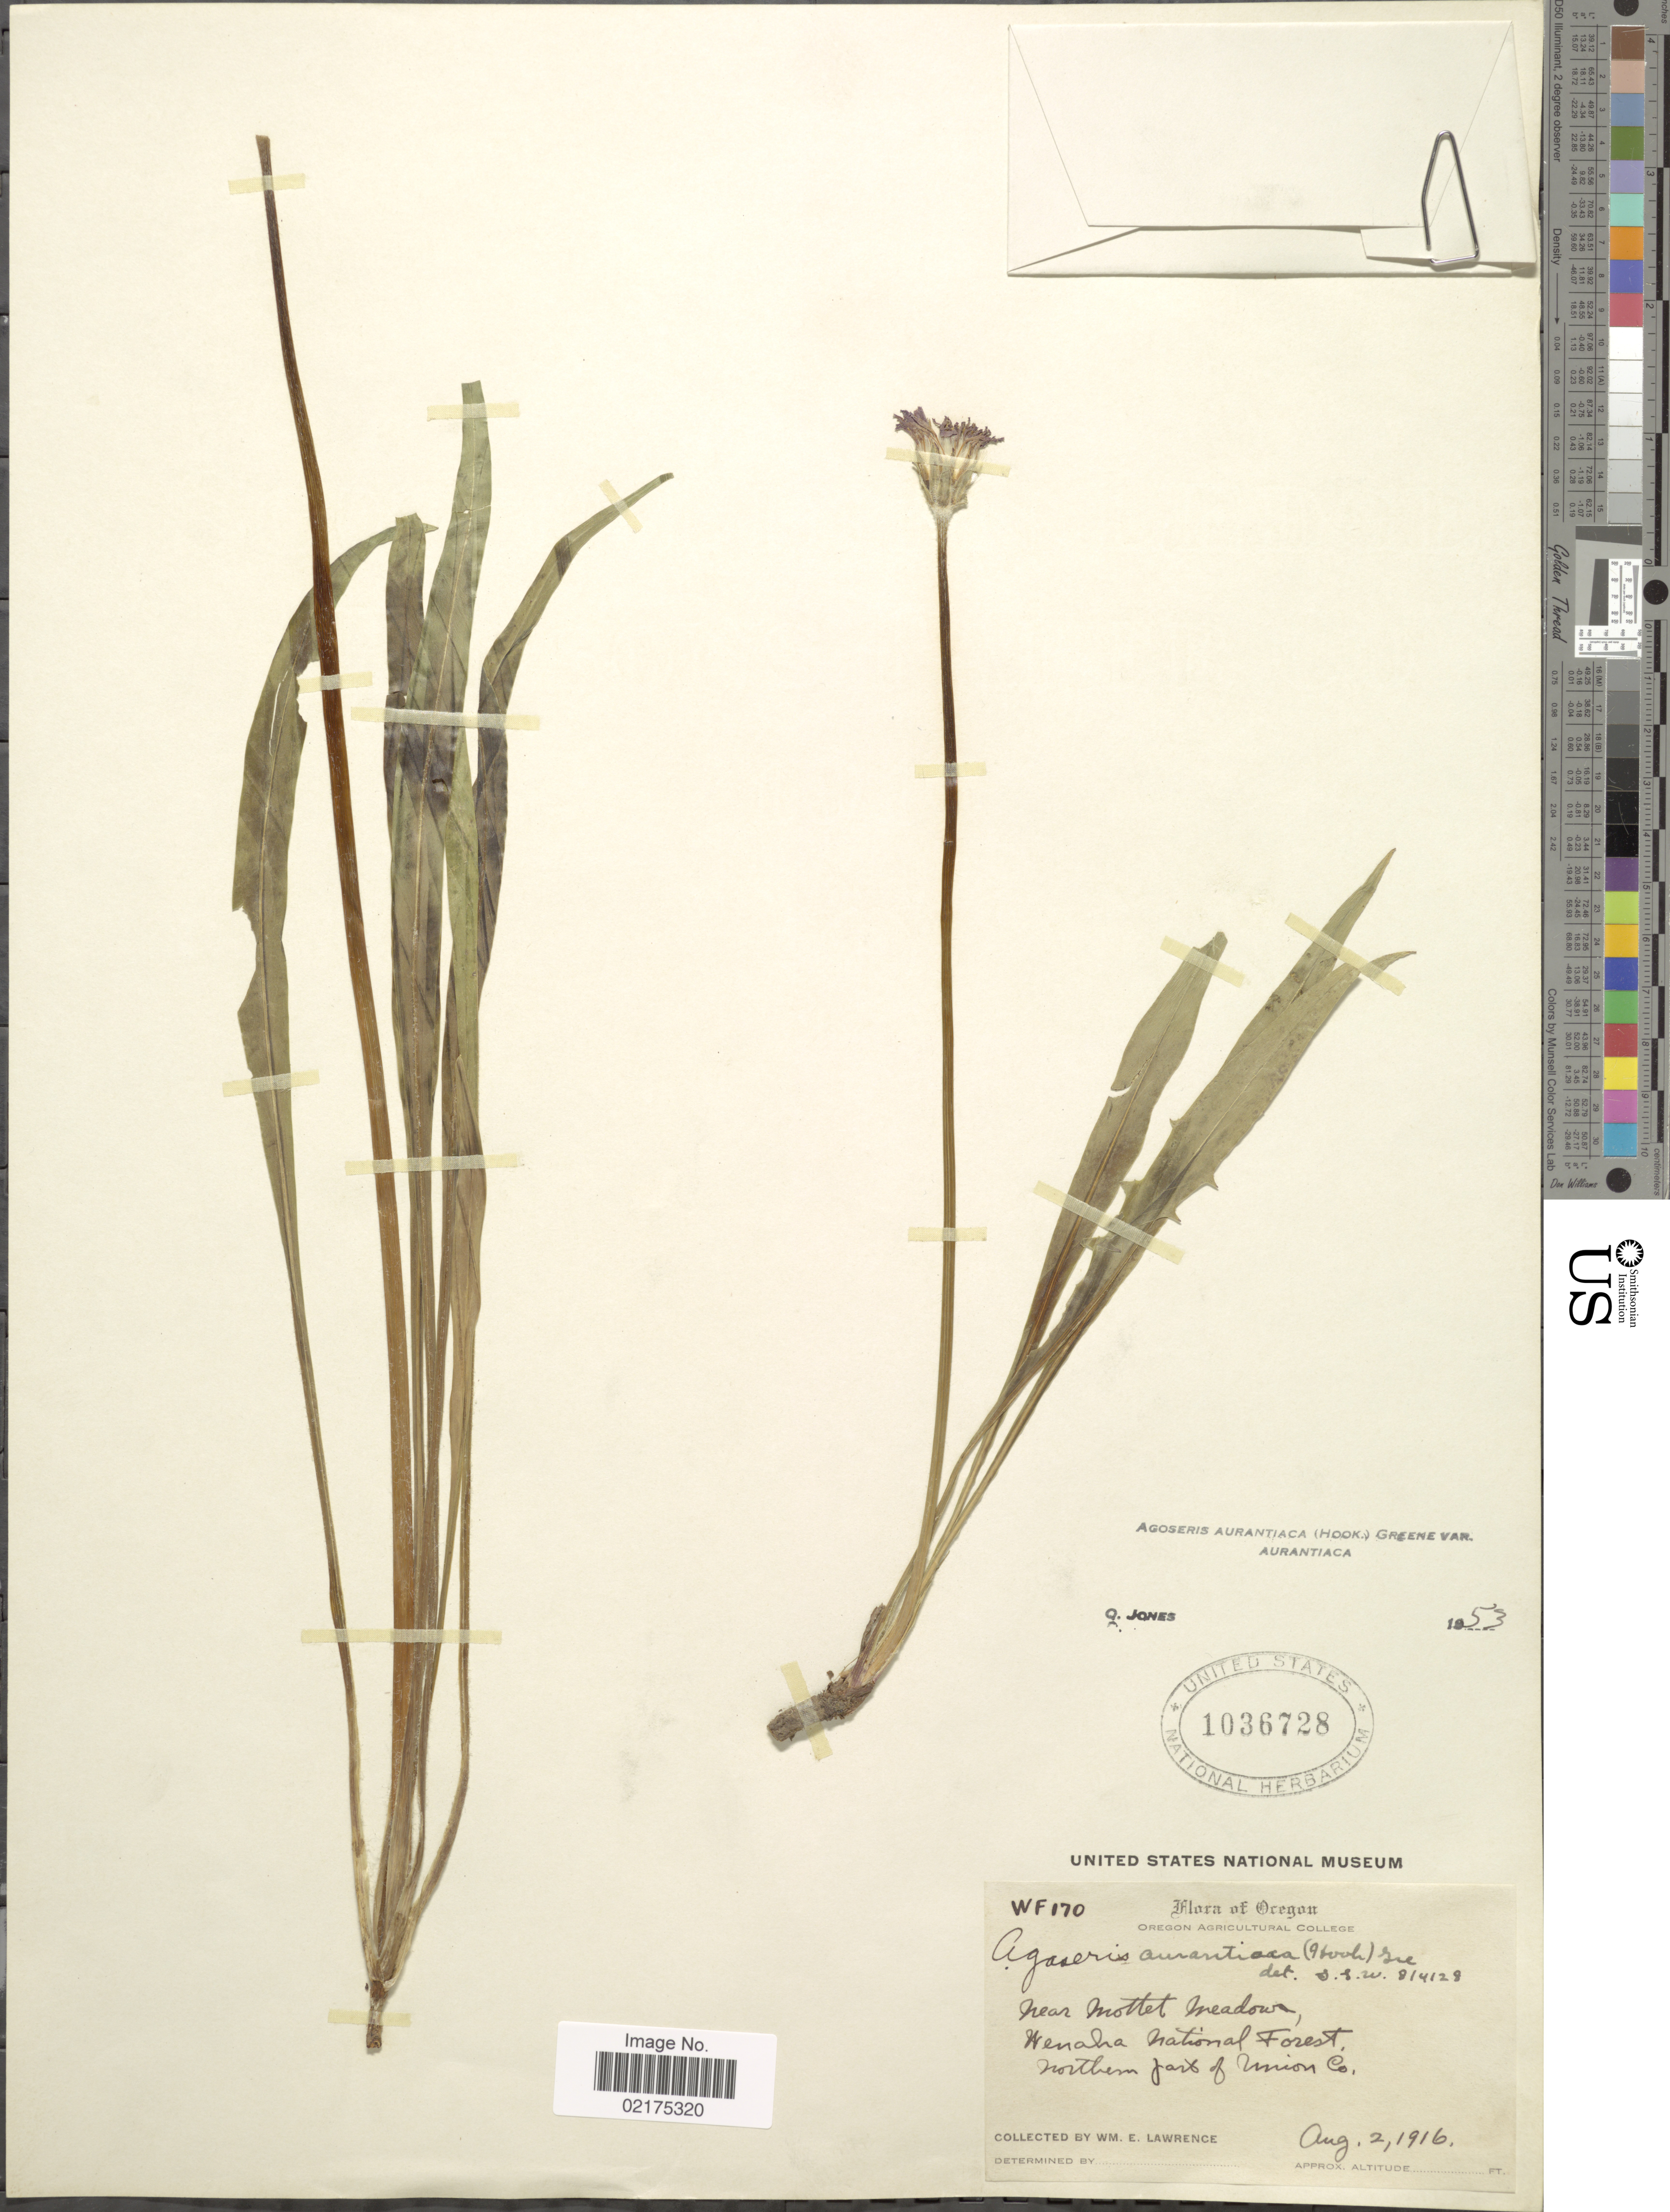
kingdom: Plantae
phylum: Tracheophyta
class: Magnoliopsida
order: Asterales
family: Asteraceae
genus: Agoseris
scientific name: Agoseris aurantiaca var. aurantiaca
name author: (Hook.) Greene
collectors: W. Lawrence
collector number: WF170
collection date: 1916-08-02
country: United States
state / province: Oregon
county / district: Union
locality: Near Mottet meadows, Wenaha National Forest, northern part of Union Co,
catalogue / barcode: US 1036728